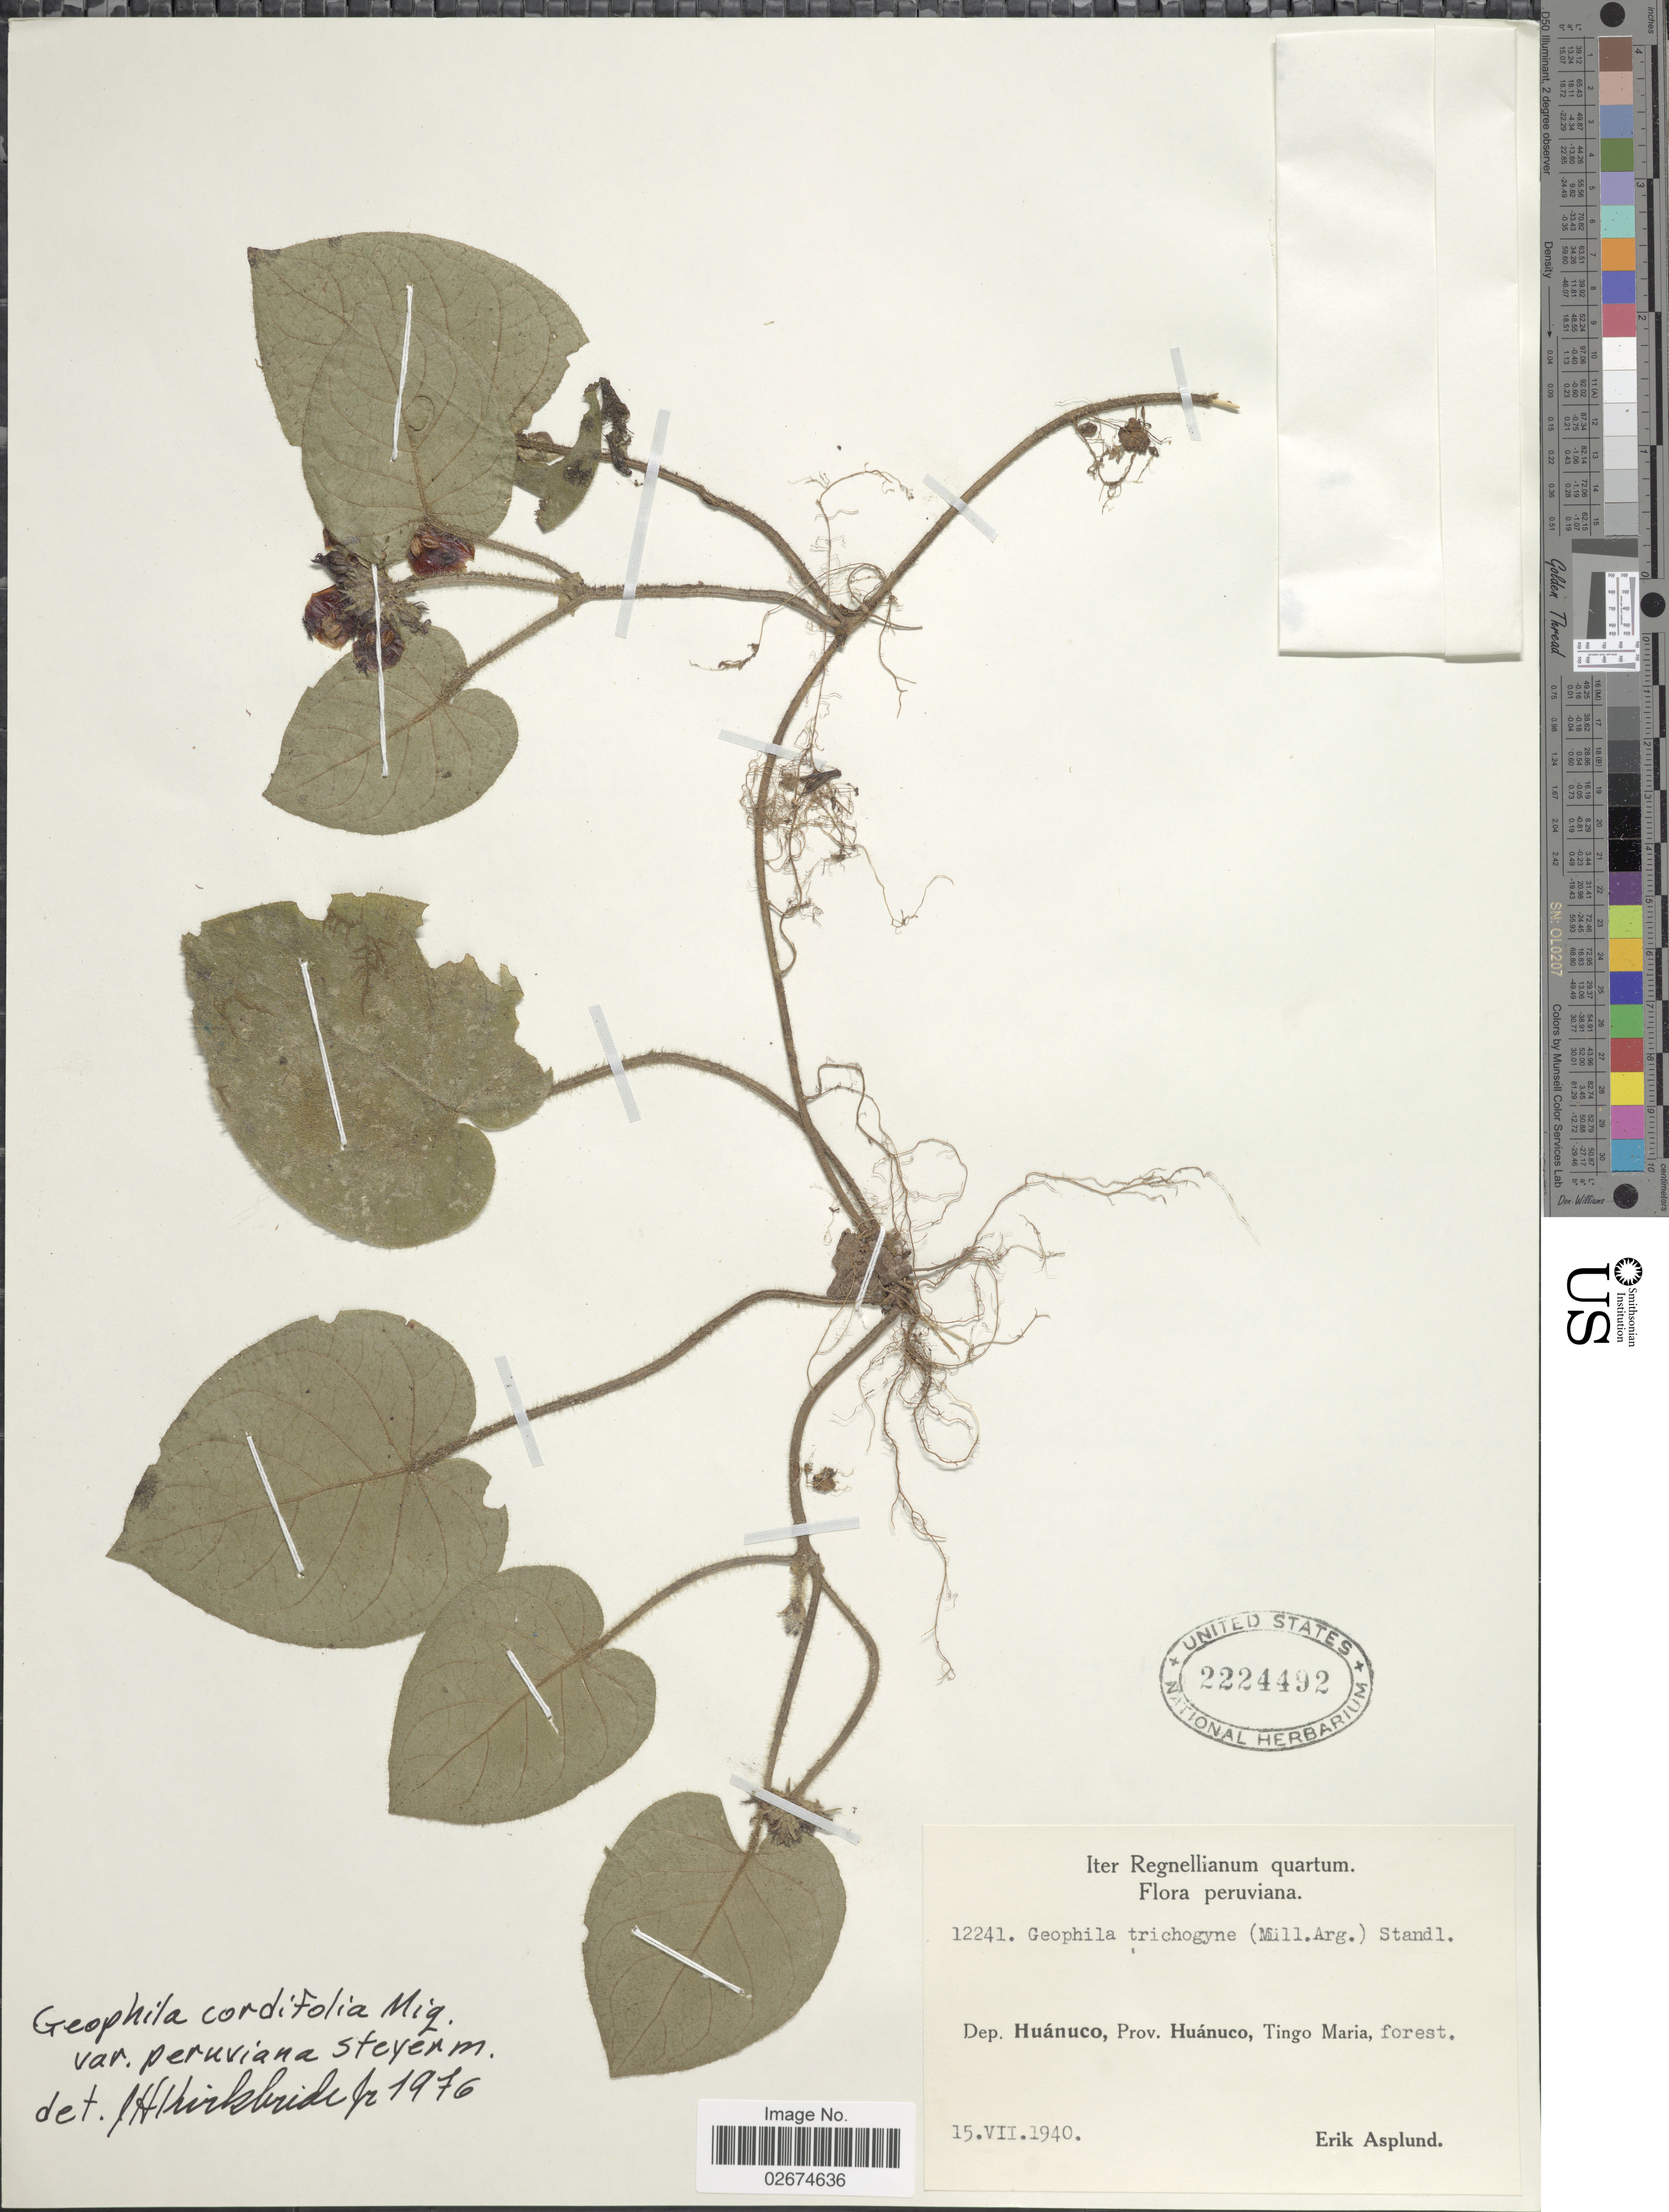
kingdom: Plantae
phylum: Tracheophyta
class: Magnoliopsida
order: Gentianales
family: Rubiaceae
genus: Geophila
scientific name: Geophila cordifolia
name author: Miq.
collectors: E. Asplund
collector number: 12241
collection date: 1940-07-15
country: Peru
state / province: Huánuco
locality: Dep. Huanuco, Prov. Huanuco, Tingo Maria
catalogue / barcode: US 2224492